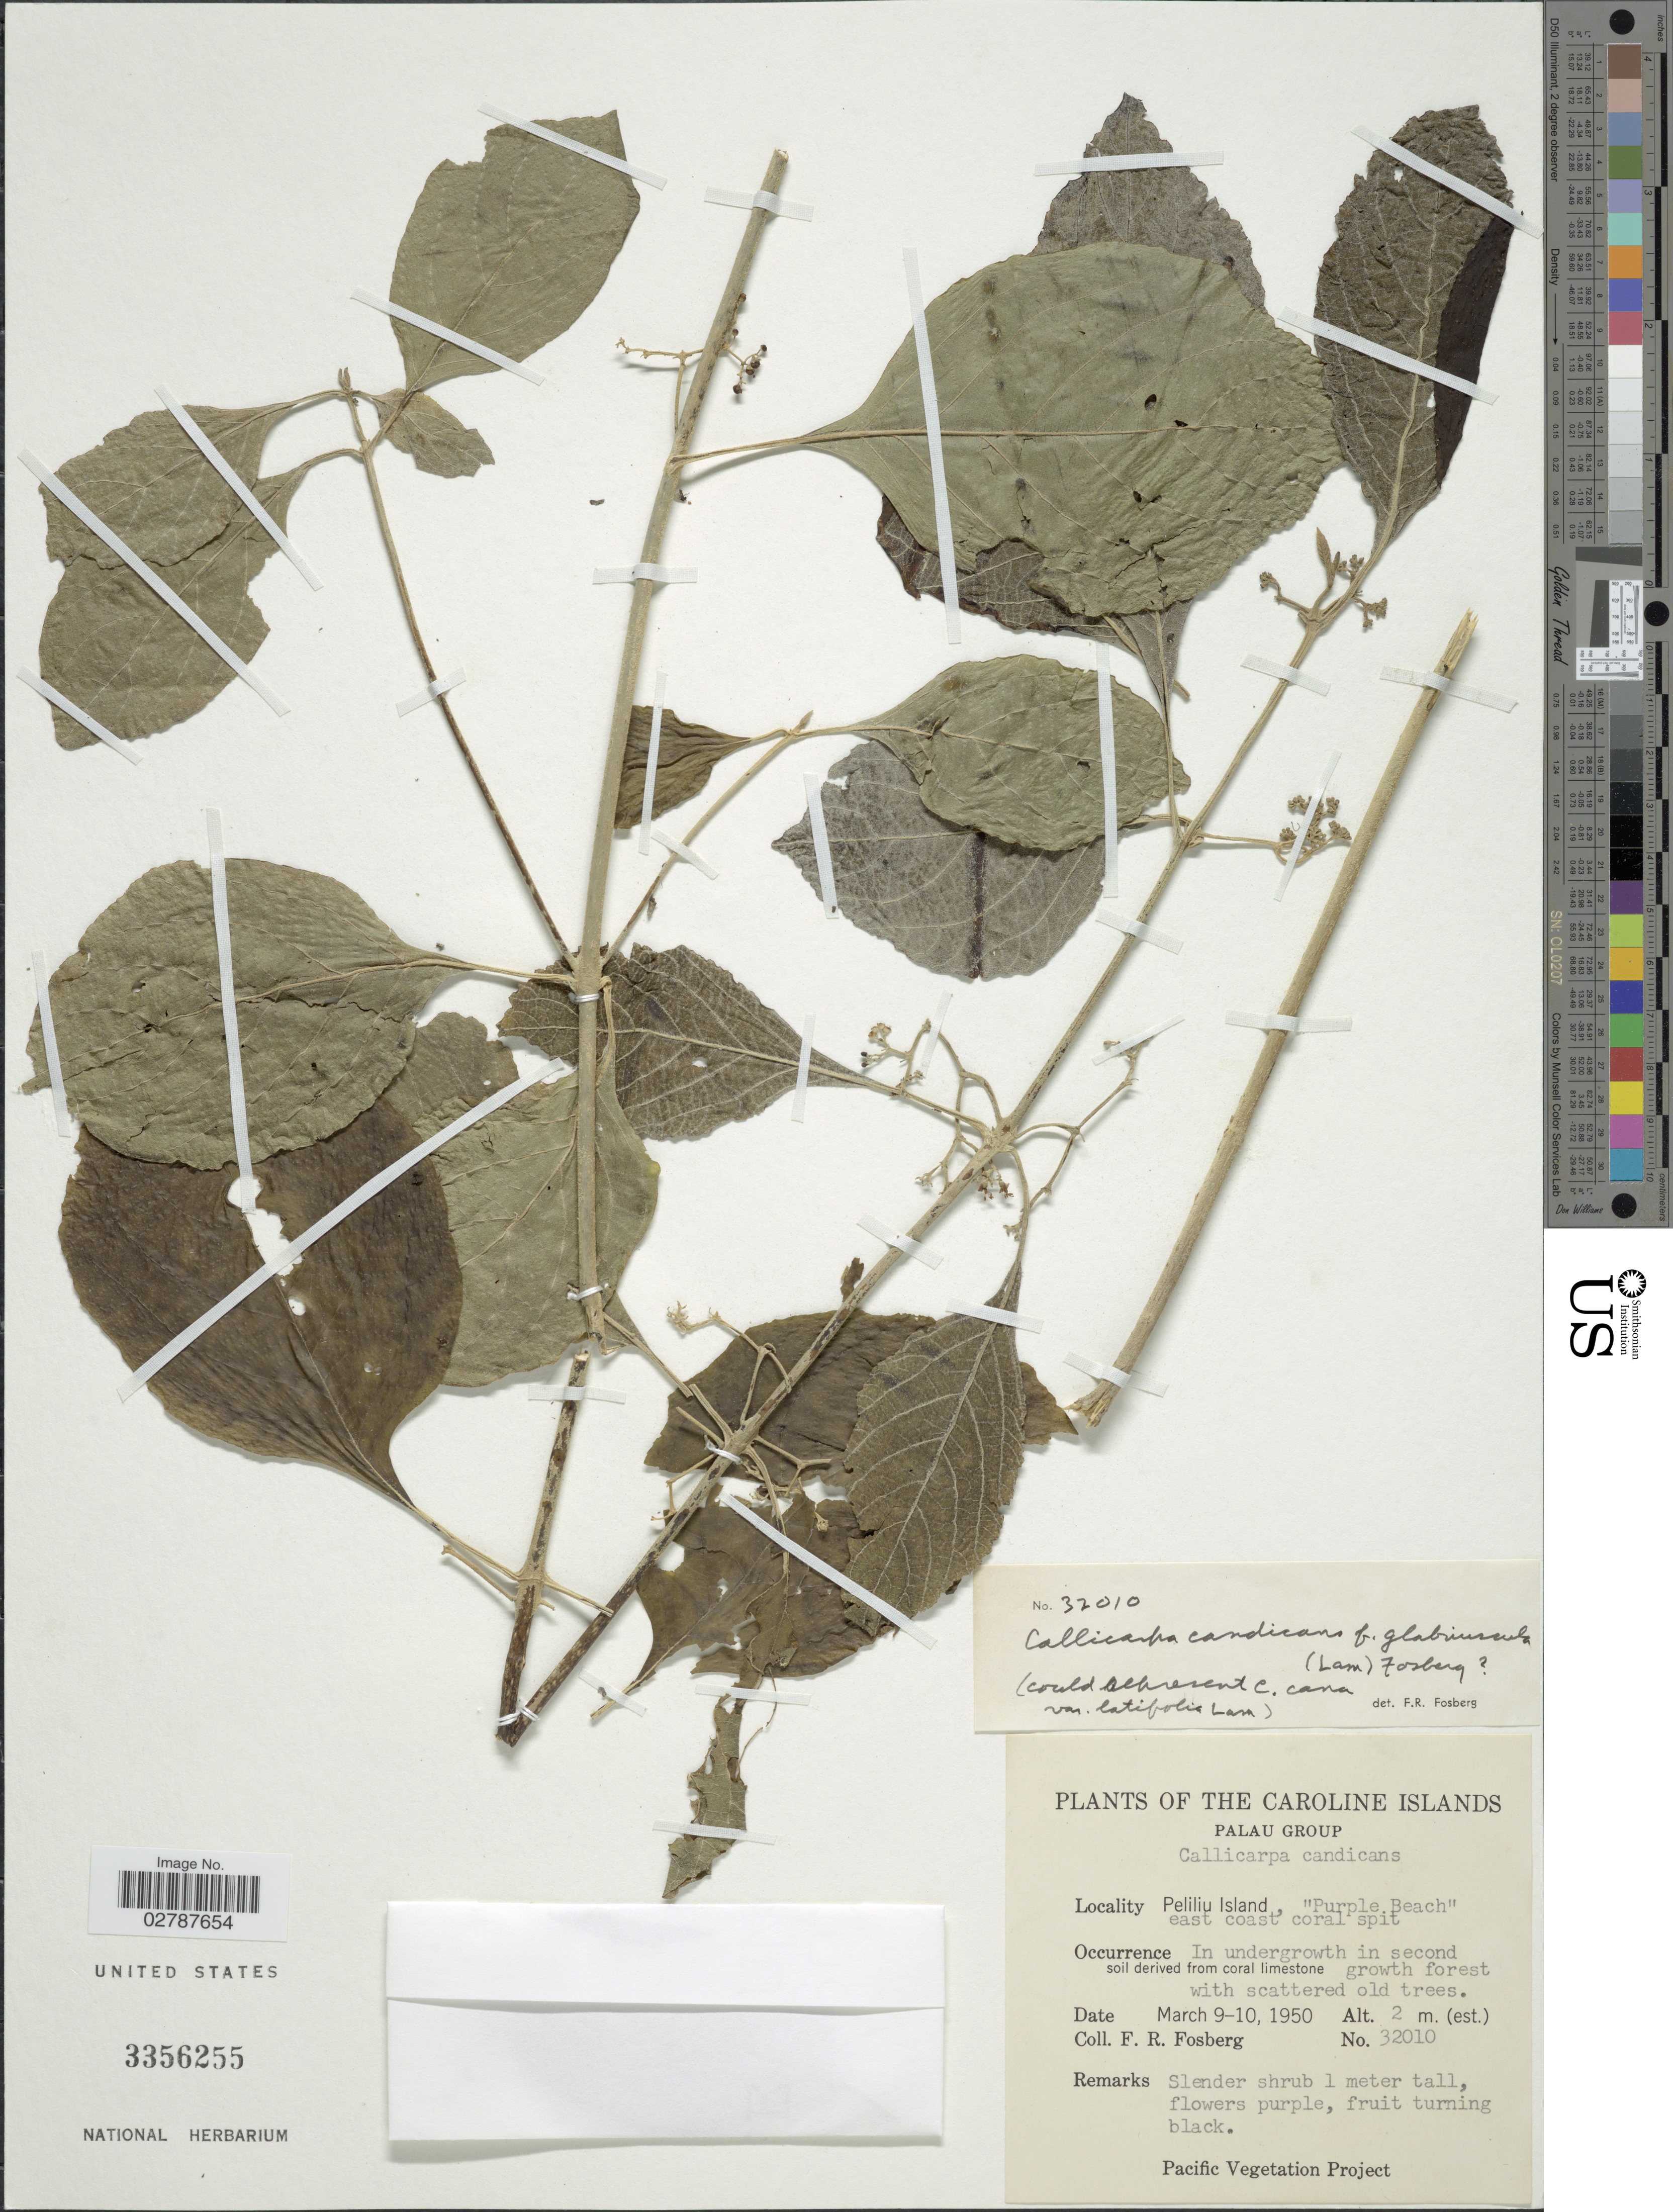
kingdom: Plantae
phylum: Tracheophyta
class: Magnoliopsida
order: Lamiales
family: Lamiaceae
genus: Callicarpa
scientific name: Callicarpa candicans f. glabriuscula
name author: (Lam.) Fosberg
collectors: F. R. Fosberg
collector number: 32010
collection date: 1950-03-09/1950-03-10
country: Palau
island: Beliliou [Peleliu]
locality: Palau Group. Peliliu Island, "Purple Beach" east coast coral spit.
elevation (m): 2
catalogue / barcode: US 3356255